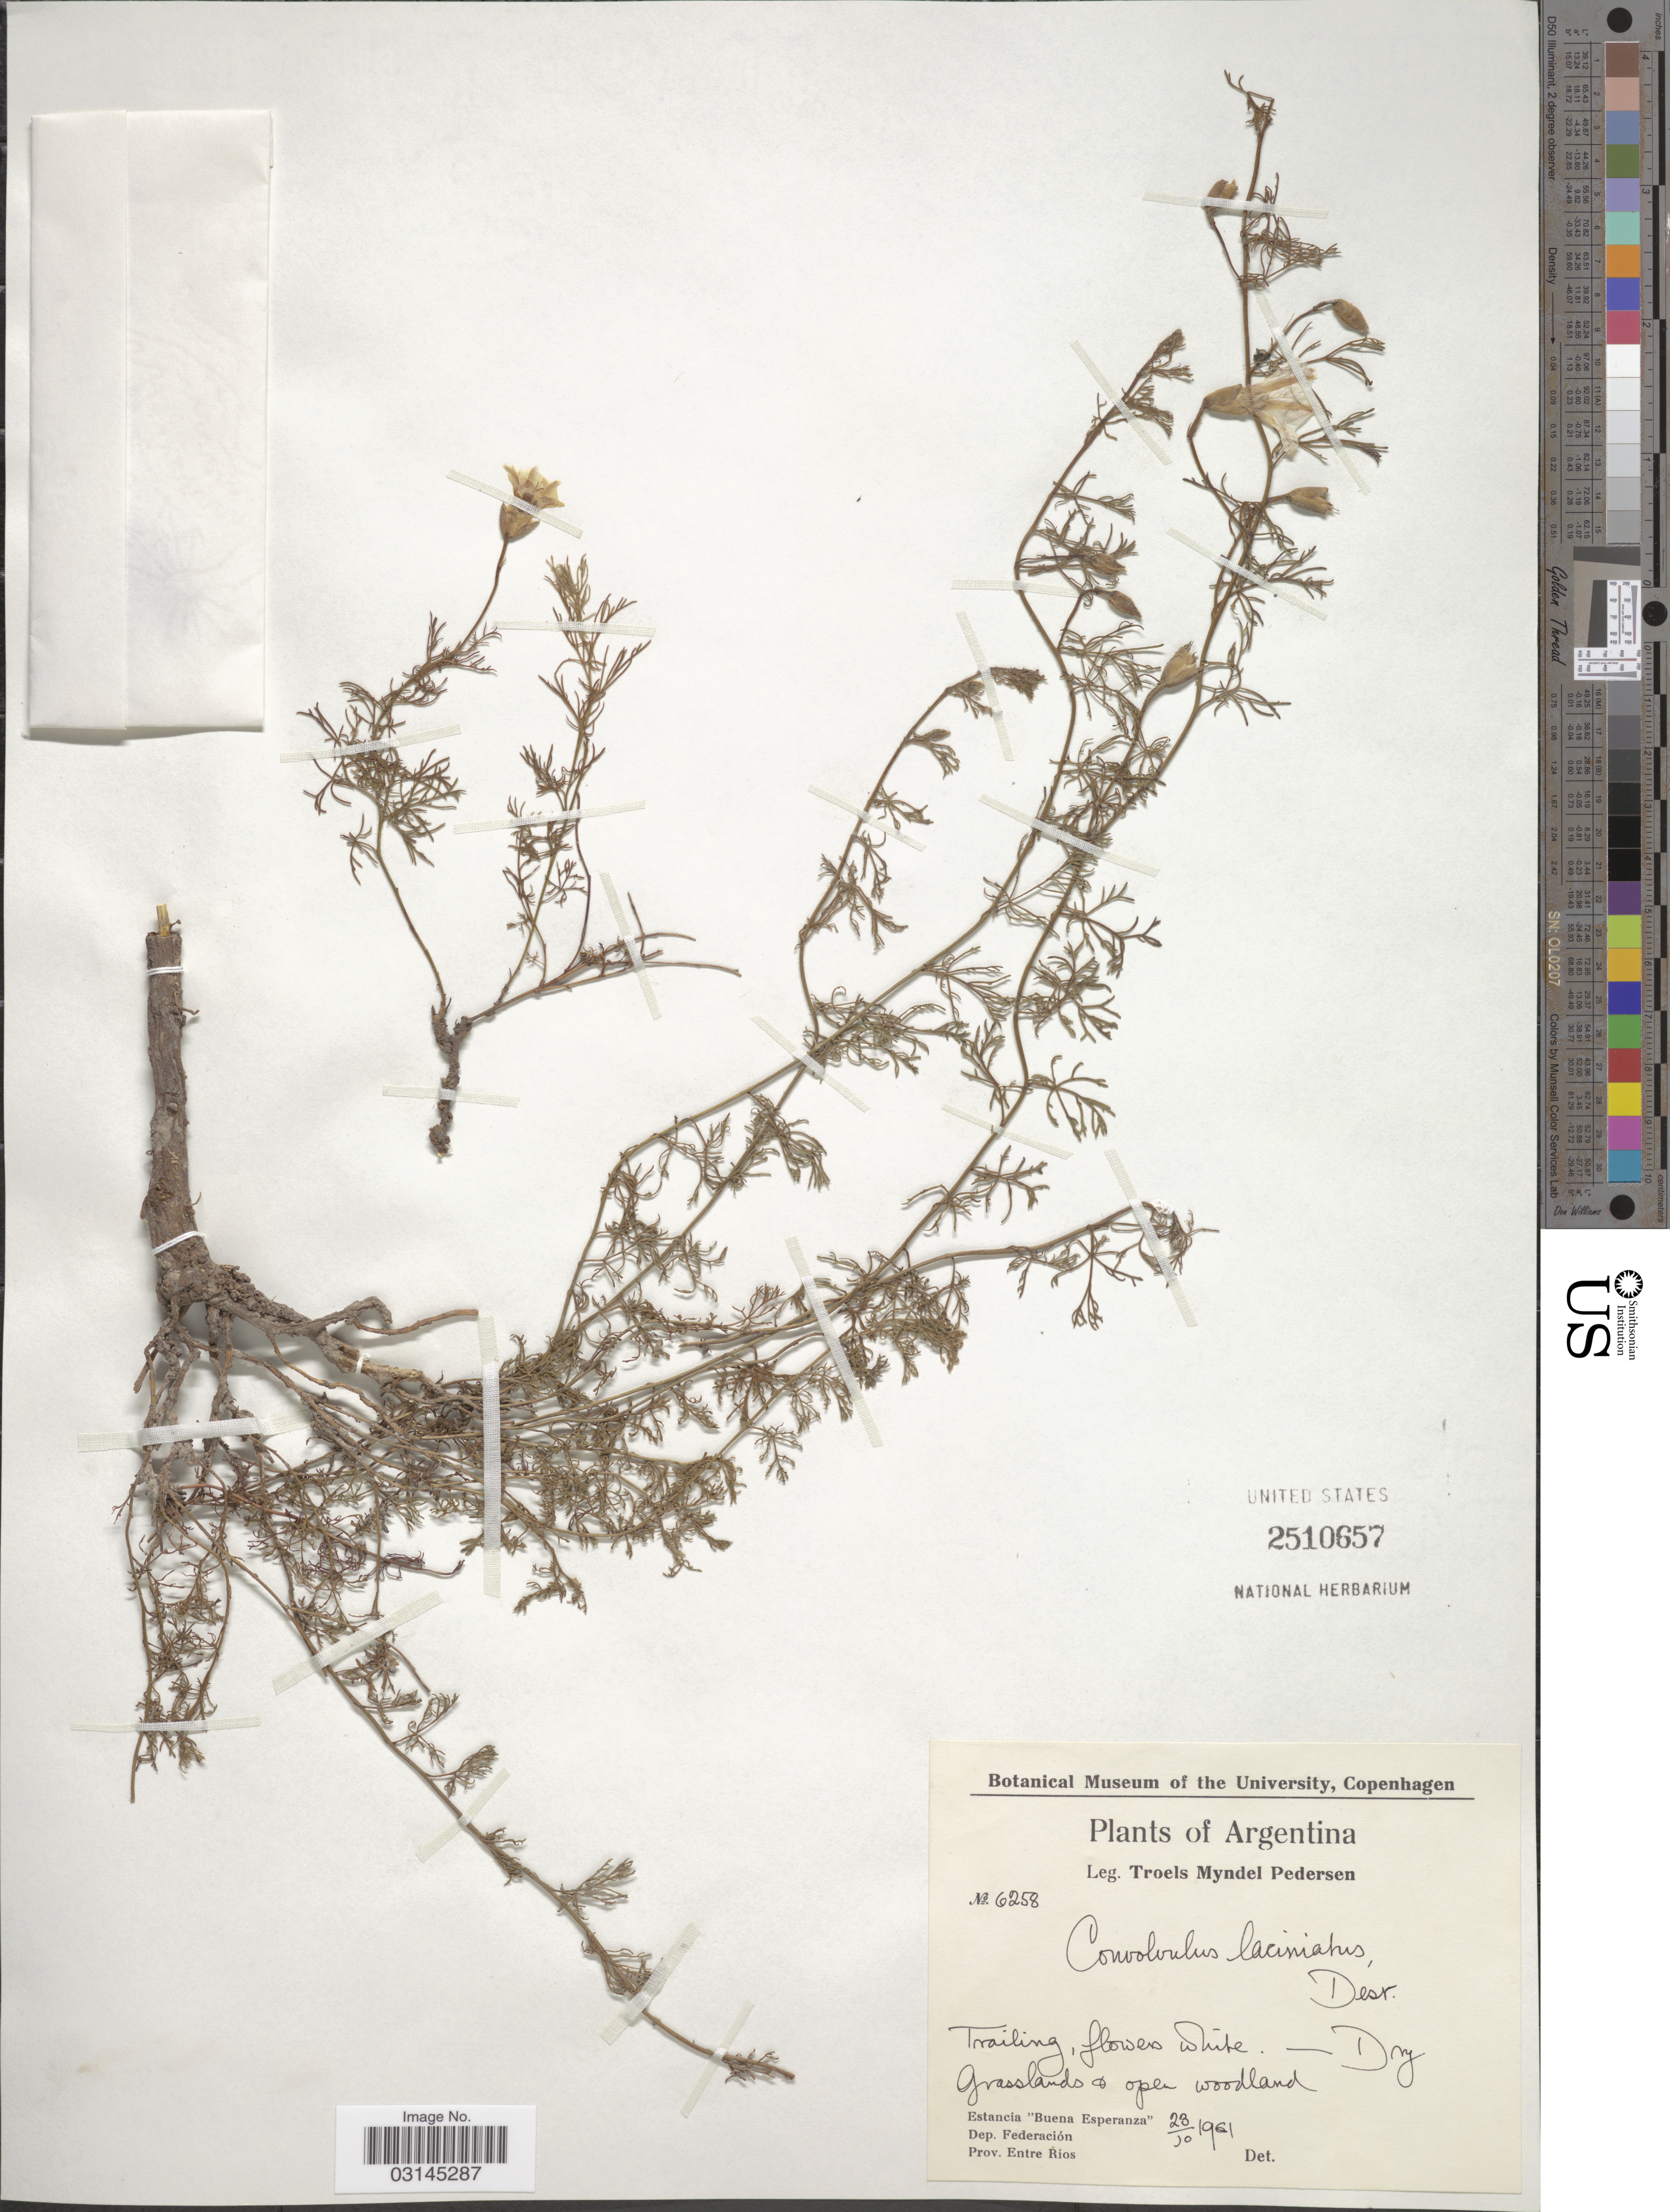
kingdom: Plantae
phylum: Tracheophyta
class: Magnoliopsida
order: Solanales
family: Convolvulaceae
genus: Convolvulus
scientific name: Convolvulus laciniatus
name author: Desr.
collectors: T. Pederson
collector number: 6258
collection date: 1961-10-23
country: Argentina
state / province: Entre Rios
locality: Estancia "Buena Esperanza", Dep. Federación, Prov. Entre Rios.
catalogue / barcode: US 2510657